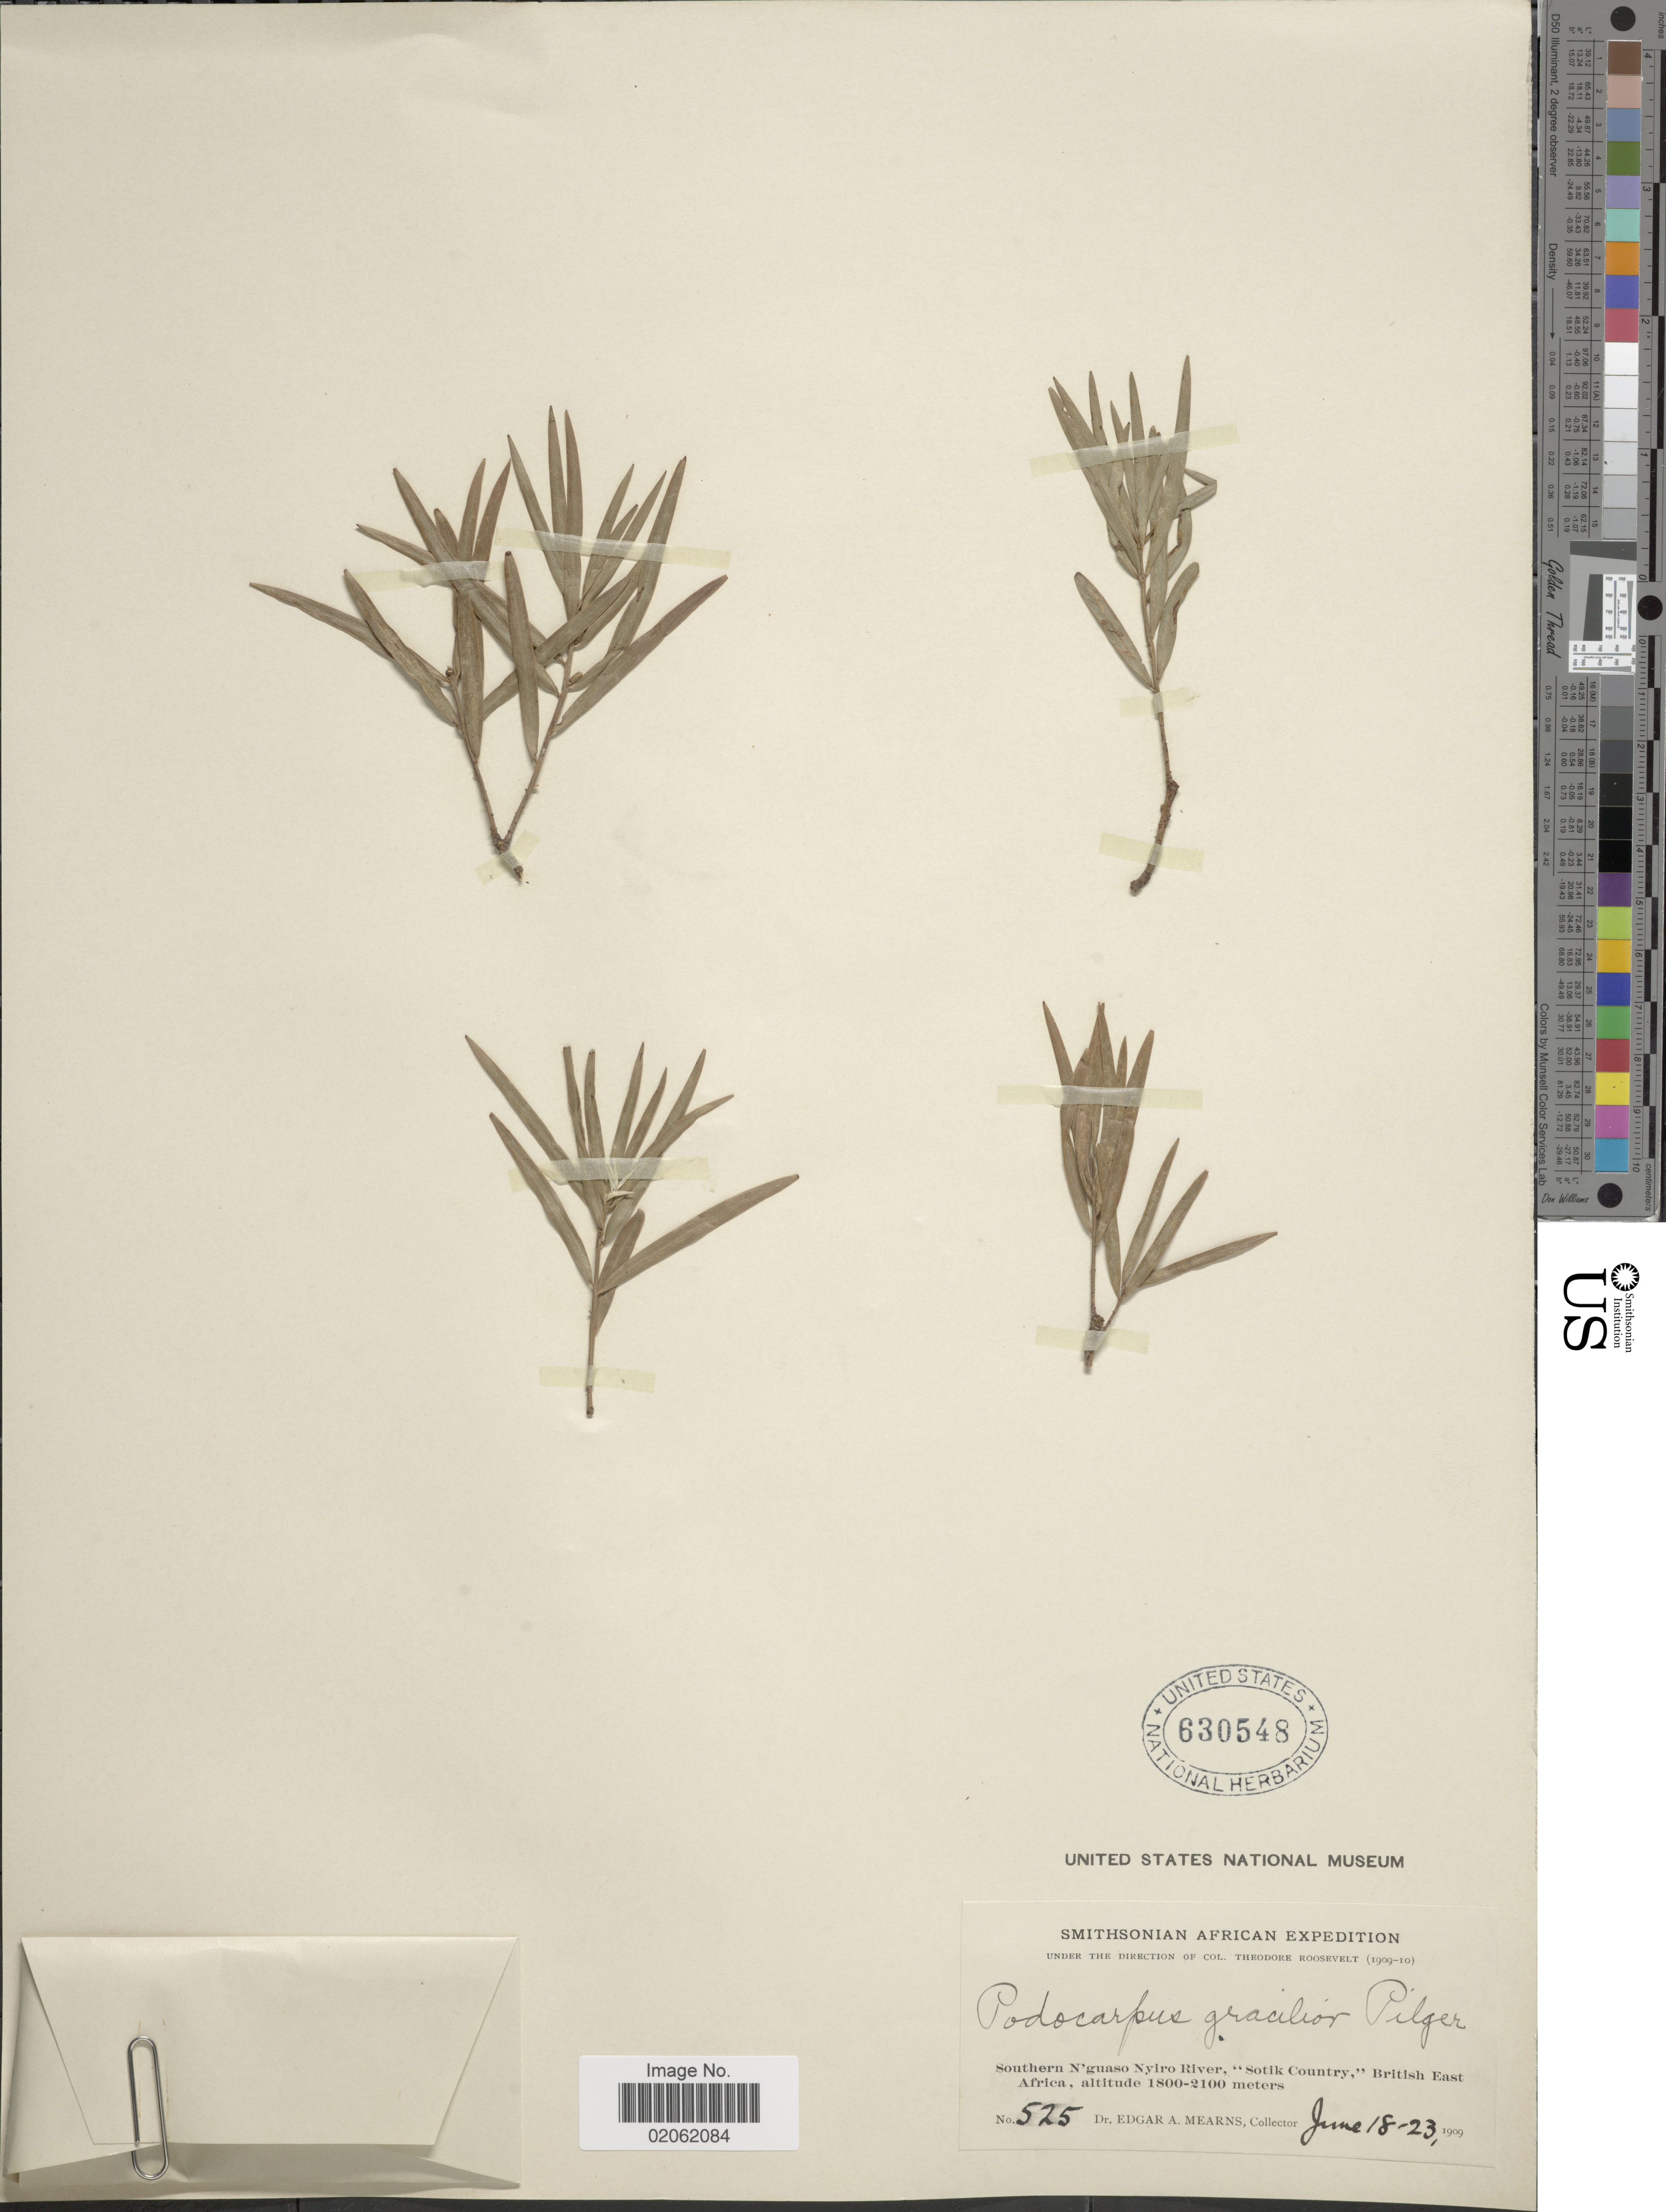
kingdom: Plantae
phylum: Tracheophyta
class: Pinopsida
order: Pinales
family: Podocarpaceae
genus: Podocarpus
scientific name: Podocarpus gracilior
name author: Pilg.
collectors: E. A. Mearns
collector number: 525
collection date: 1909-06-18/1909-06-23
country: Kenya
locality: Southern N'guaso Nyiro River, 'Sotik Country.' British East Africa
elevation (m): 1800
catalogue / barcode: US 630548